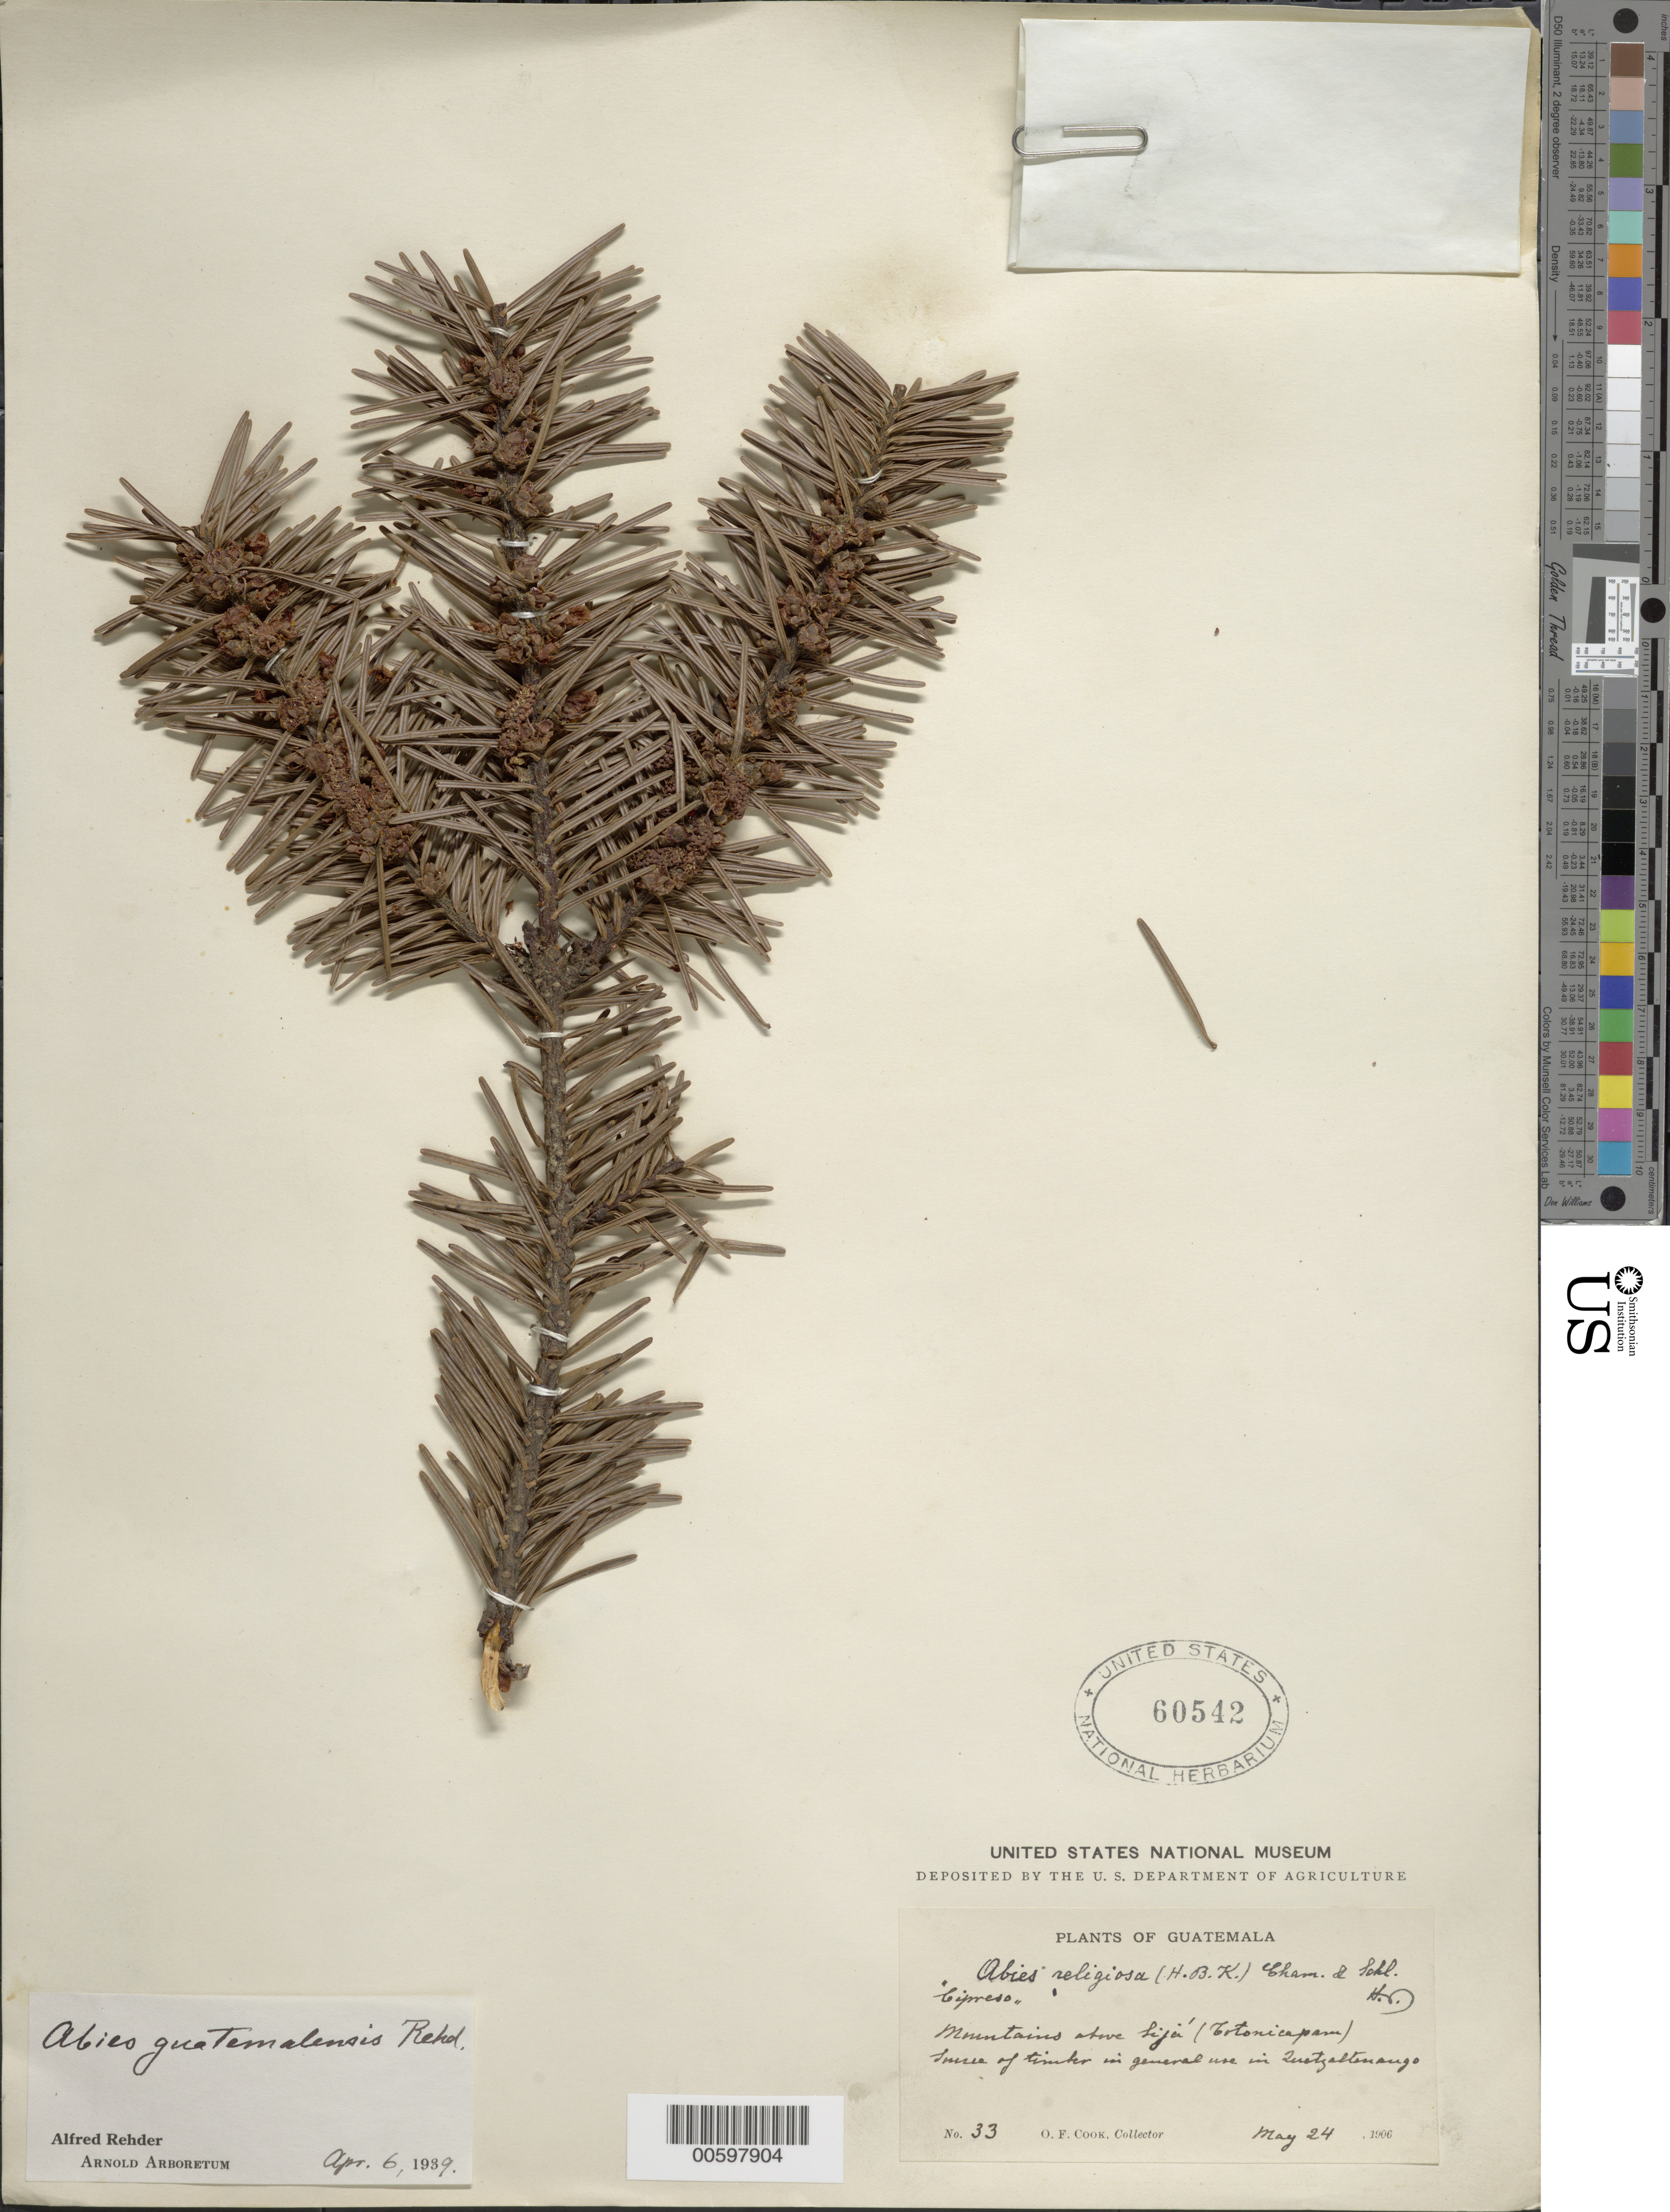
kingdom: Plantae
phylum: Tracheophyta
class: Pinopsida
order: Pinales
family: Pinaceae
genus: Abies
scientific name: Abies guatemalensis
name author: Rehder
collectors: O. F. Cook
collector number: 33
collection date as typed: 24 May 1906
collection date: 1906-05-24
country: Guatemala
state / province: Quetzaltenango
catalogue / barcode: US 60542